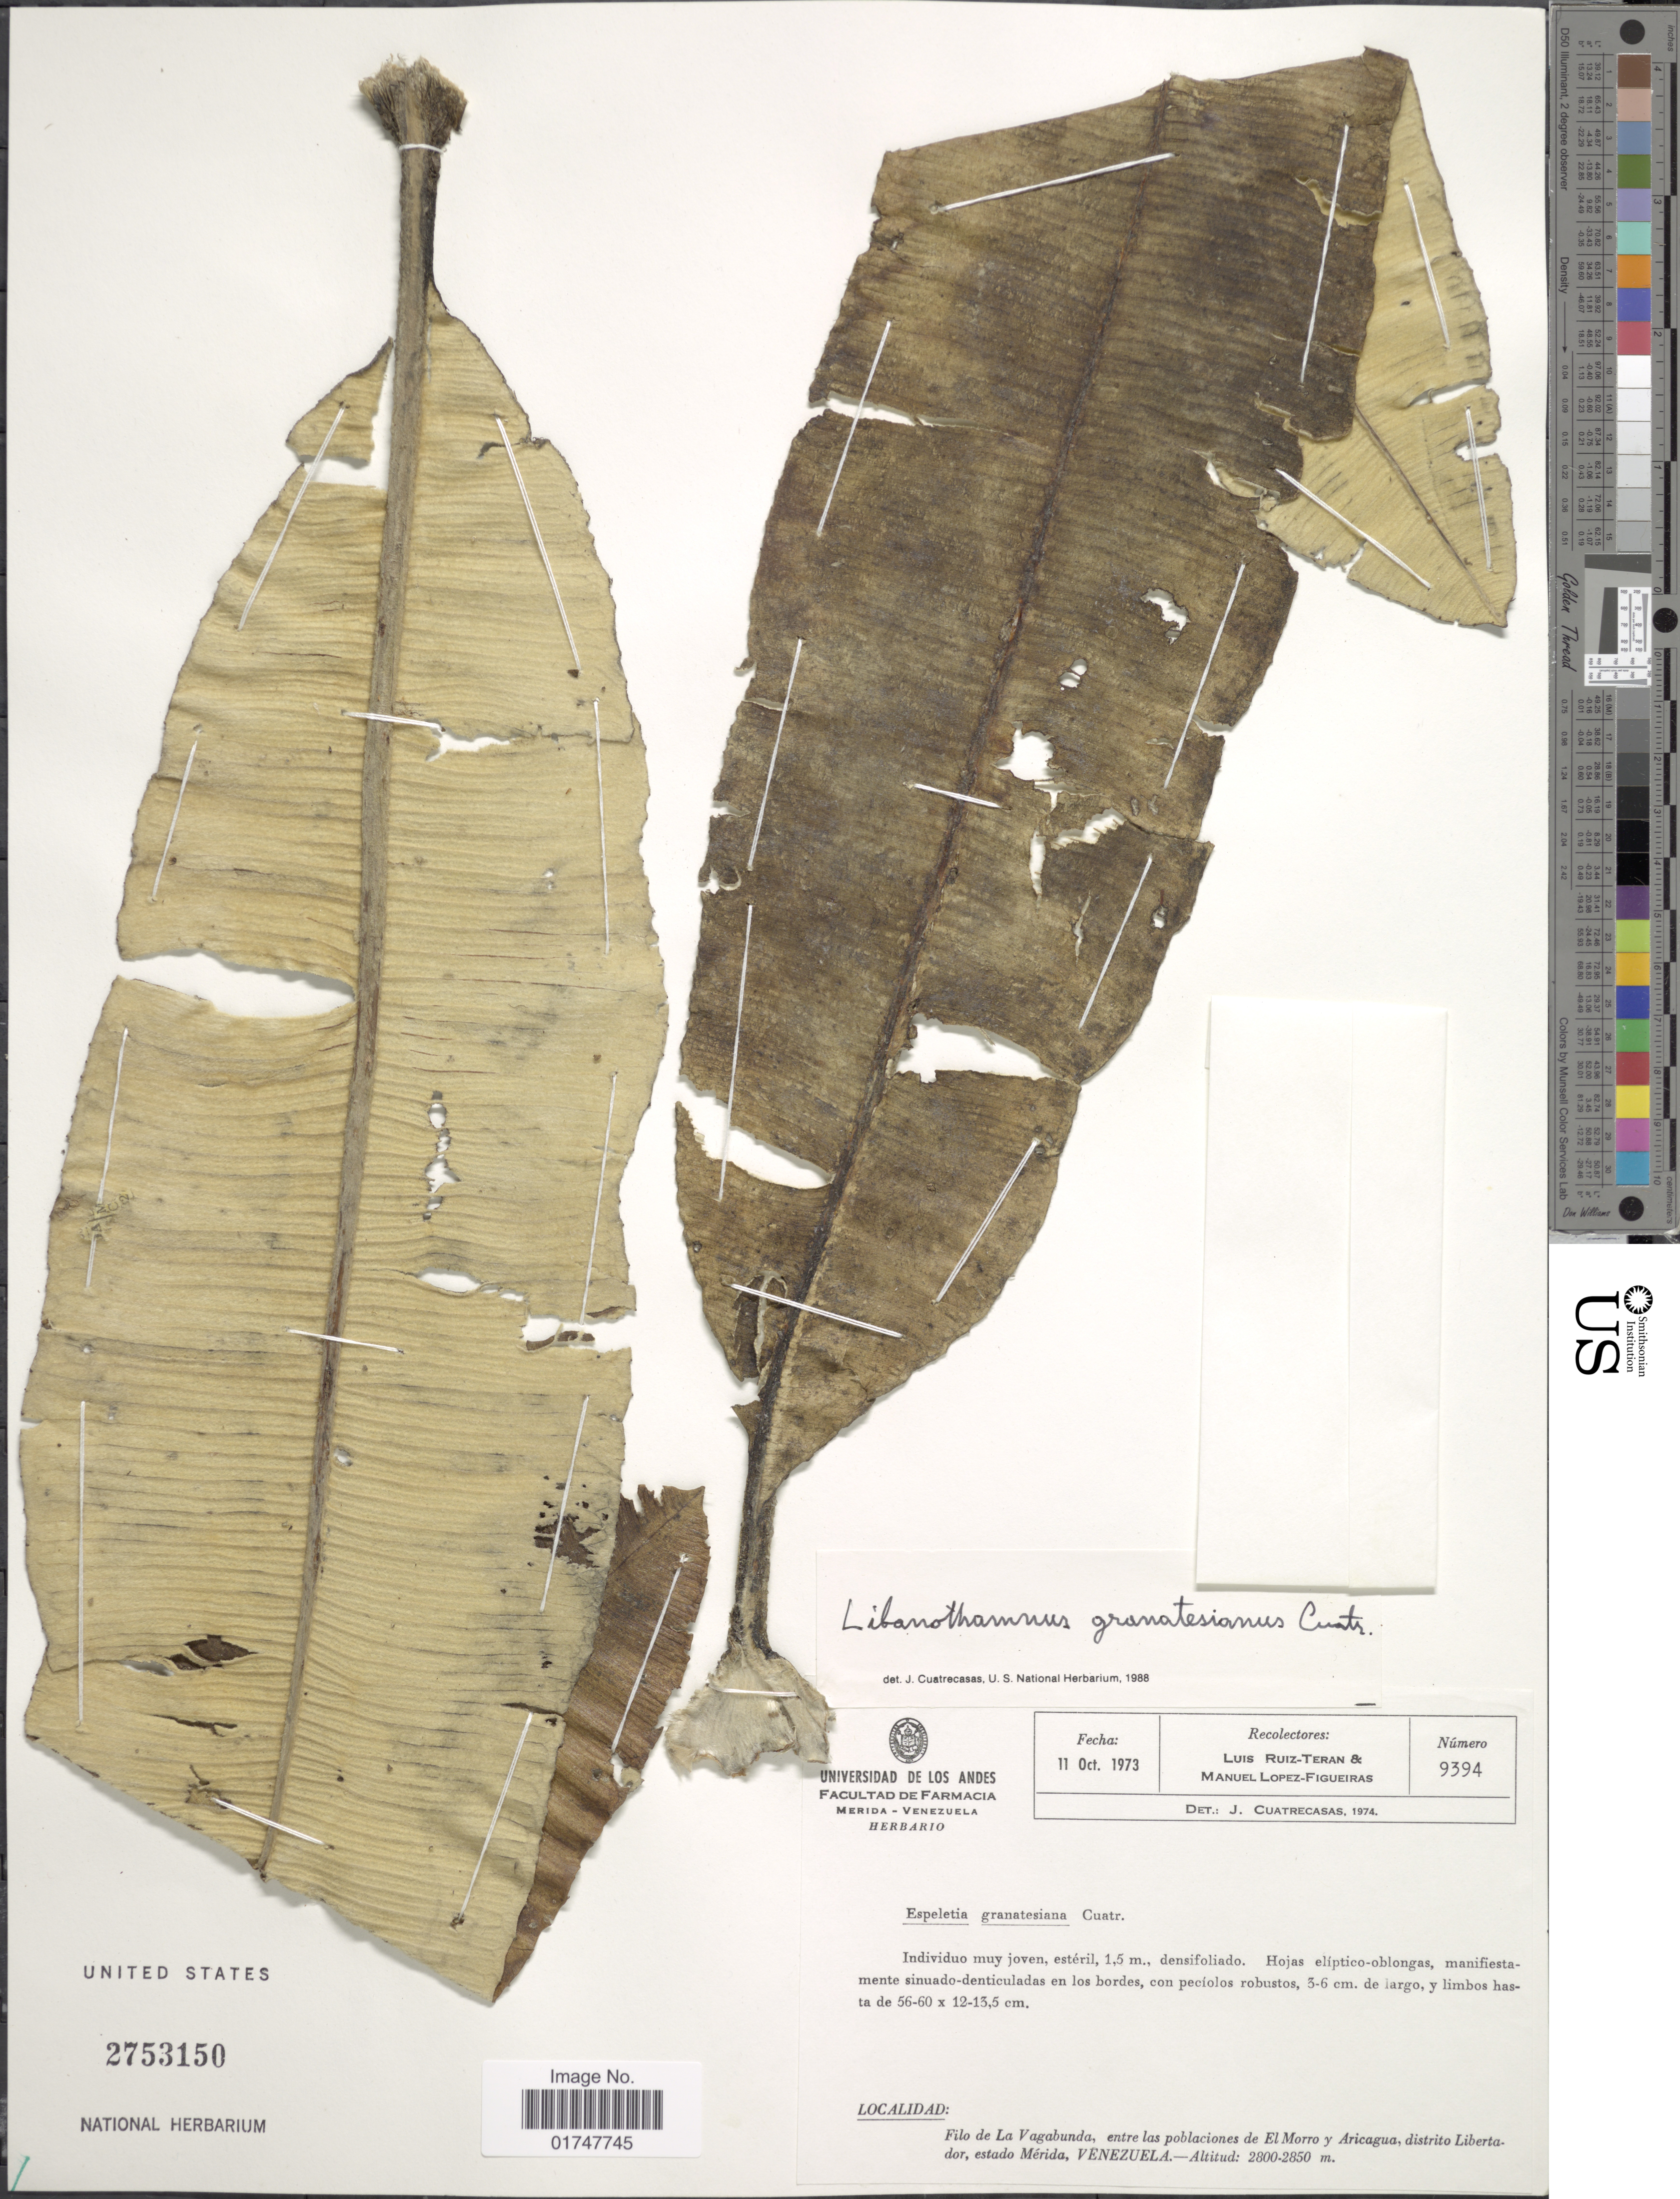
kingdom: Plantae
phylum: Tracheophyta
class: Magnoliopsida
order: Asterales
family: Asteraceae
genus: Libanothamnus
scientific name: Libanothamnus banksiaefolius subsp. granatesianus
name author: (Cuatrec.) Cuatrec.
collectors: L. E. Ruíz-Terán & M. López Figueiras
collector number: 9394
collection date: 1973-10-11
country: Venezuela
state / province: Mérida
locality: Filo de La Vagabunda, entre las poblaciones de El Morro y Aricagua, distrito Libertador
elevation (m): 2800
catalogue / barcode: US 2753150